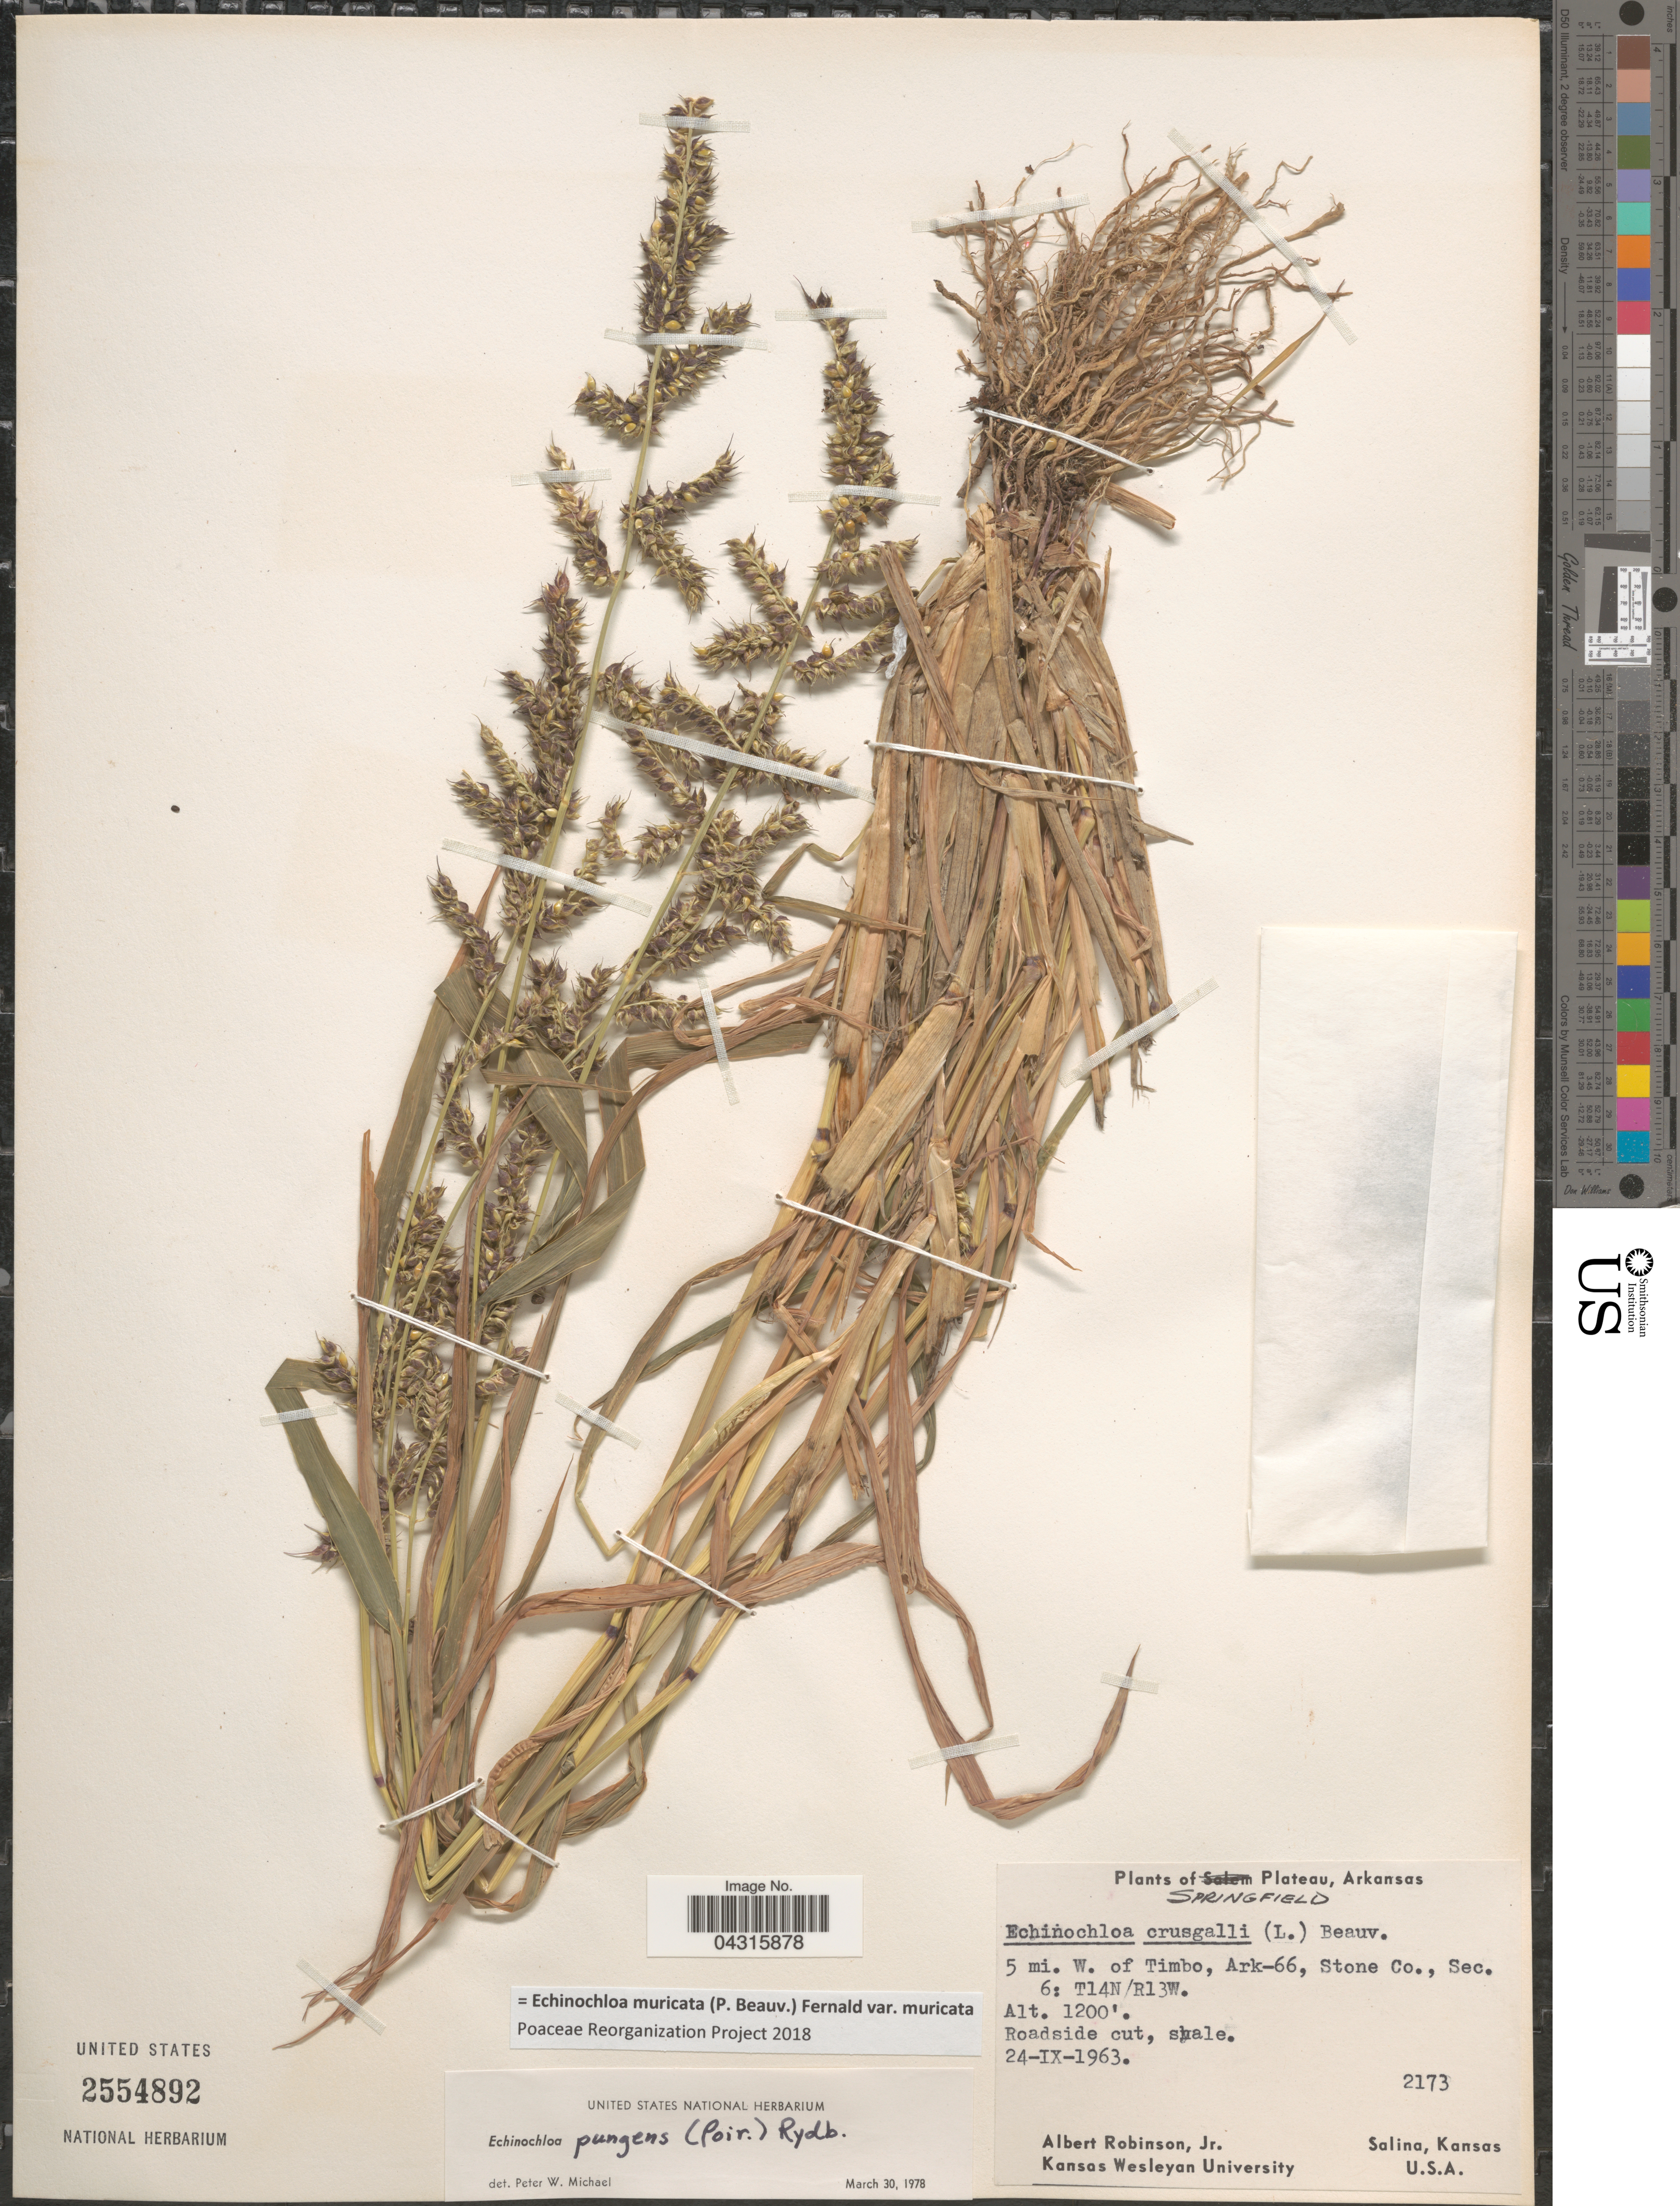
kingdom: Plantae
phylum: Tracheophyta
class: Liliopsida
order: Poales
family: Poaceae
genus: Echinochloa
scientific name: Echinochloa muricata var. muricata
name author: (P. Beauv.) Fernald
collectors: A. Robinson Jr.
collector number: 2173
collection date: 1963-09-24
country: United States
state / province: Arkansas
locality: Springfield Plateau. 5 mi. W. of Timbo, Ark-66, Stone Co., Sec. 6: T14N/R13W. Roadside cut, shale.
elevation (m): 366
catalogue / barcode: US 2554892